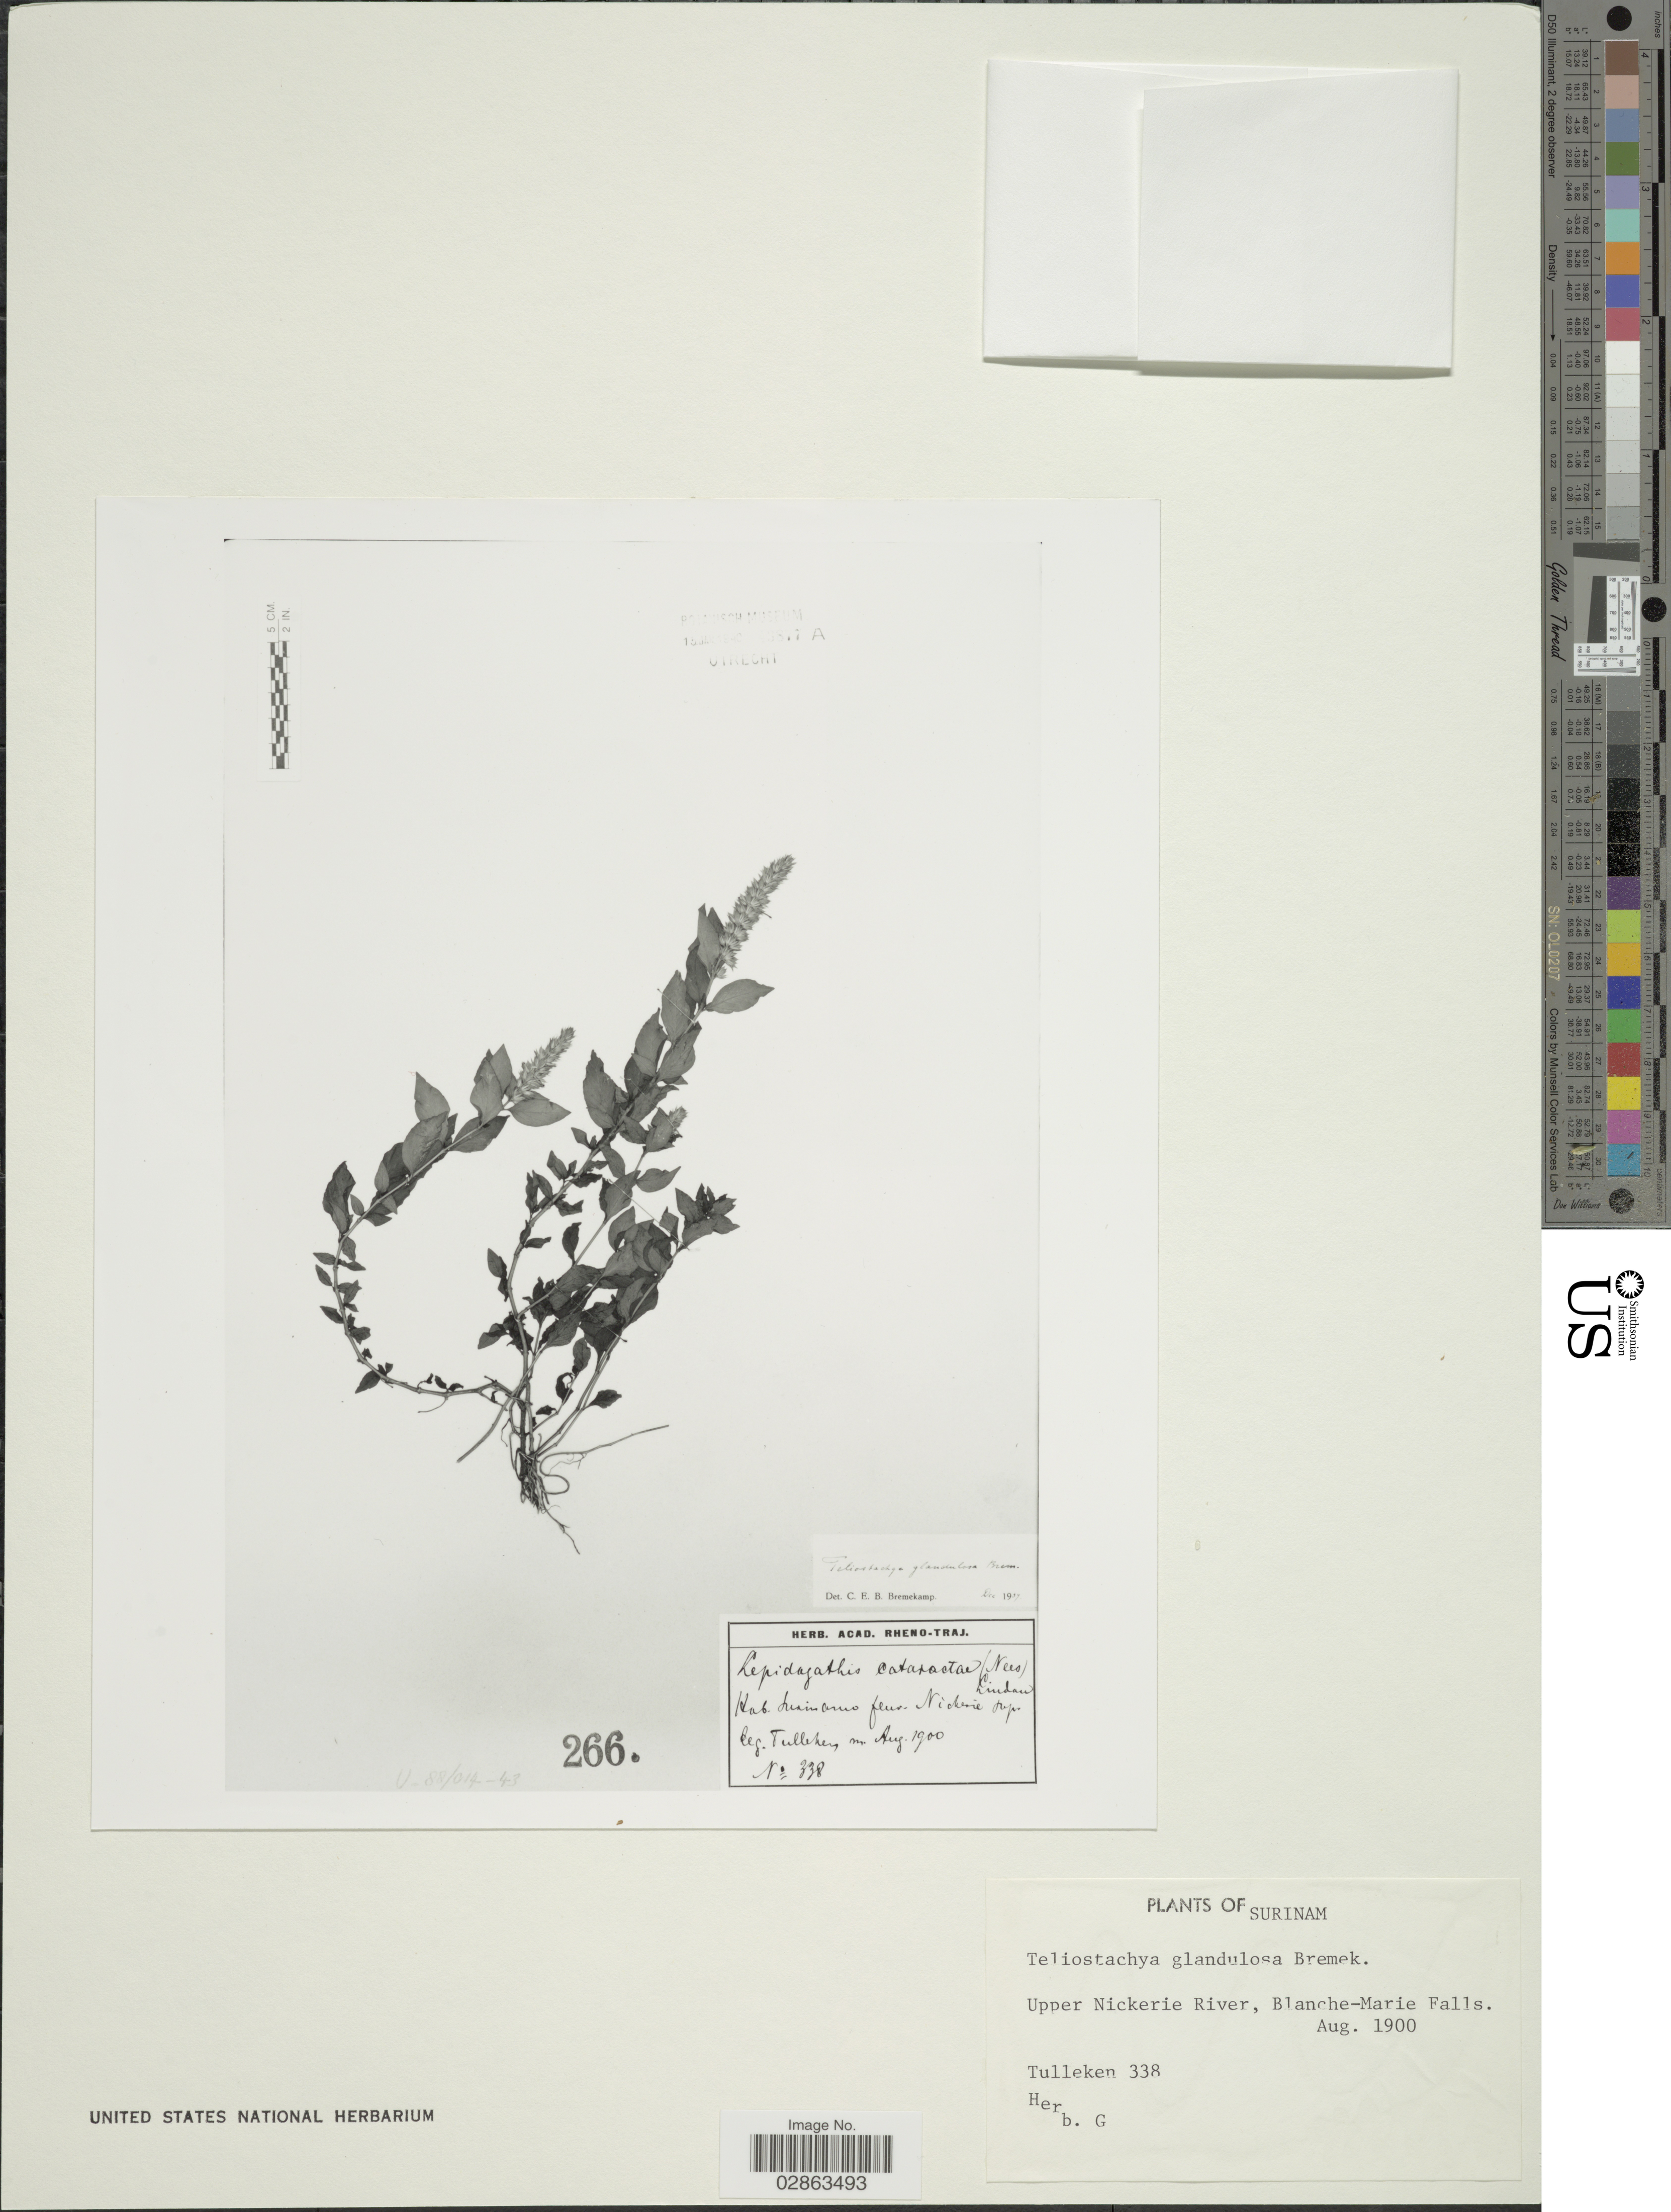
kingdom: Plantae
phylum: Tracheophyta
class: Magnoliopsida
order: Lamiales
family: Acanthaceae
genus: Teliostachya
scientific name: Teliostachya glandulosa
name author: Bremek.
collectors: Tulleken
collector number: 338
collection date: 1900-08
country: Suriname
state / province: Nickerie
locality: Upper Nickerie River, Blanche-Marie Falls.